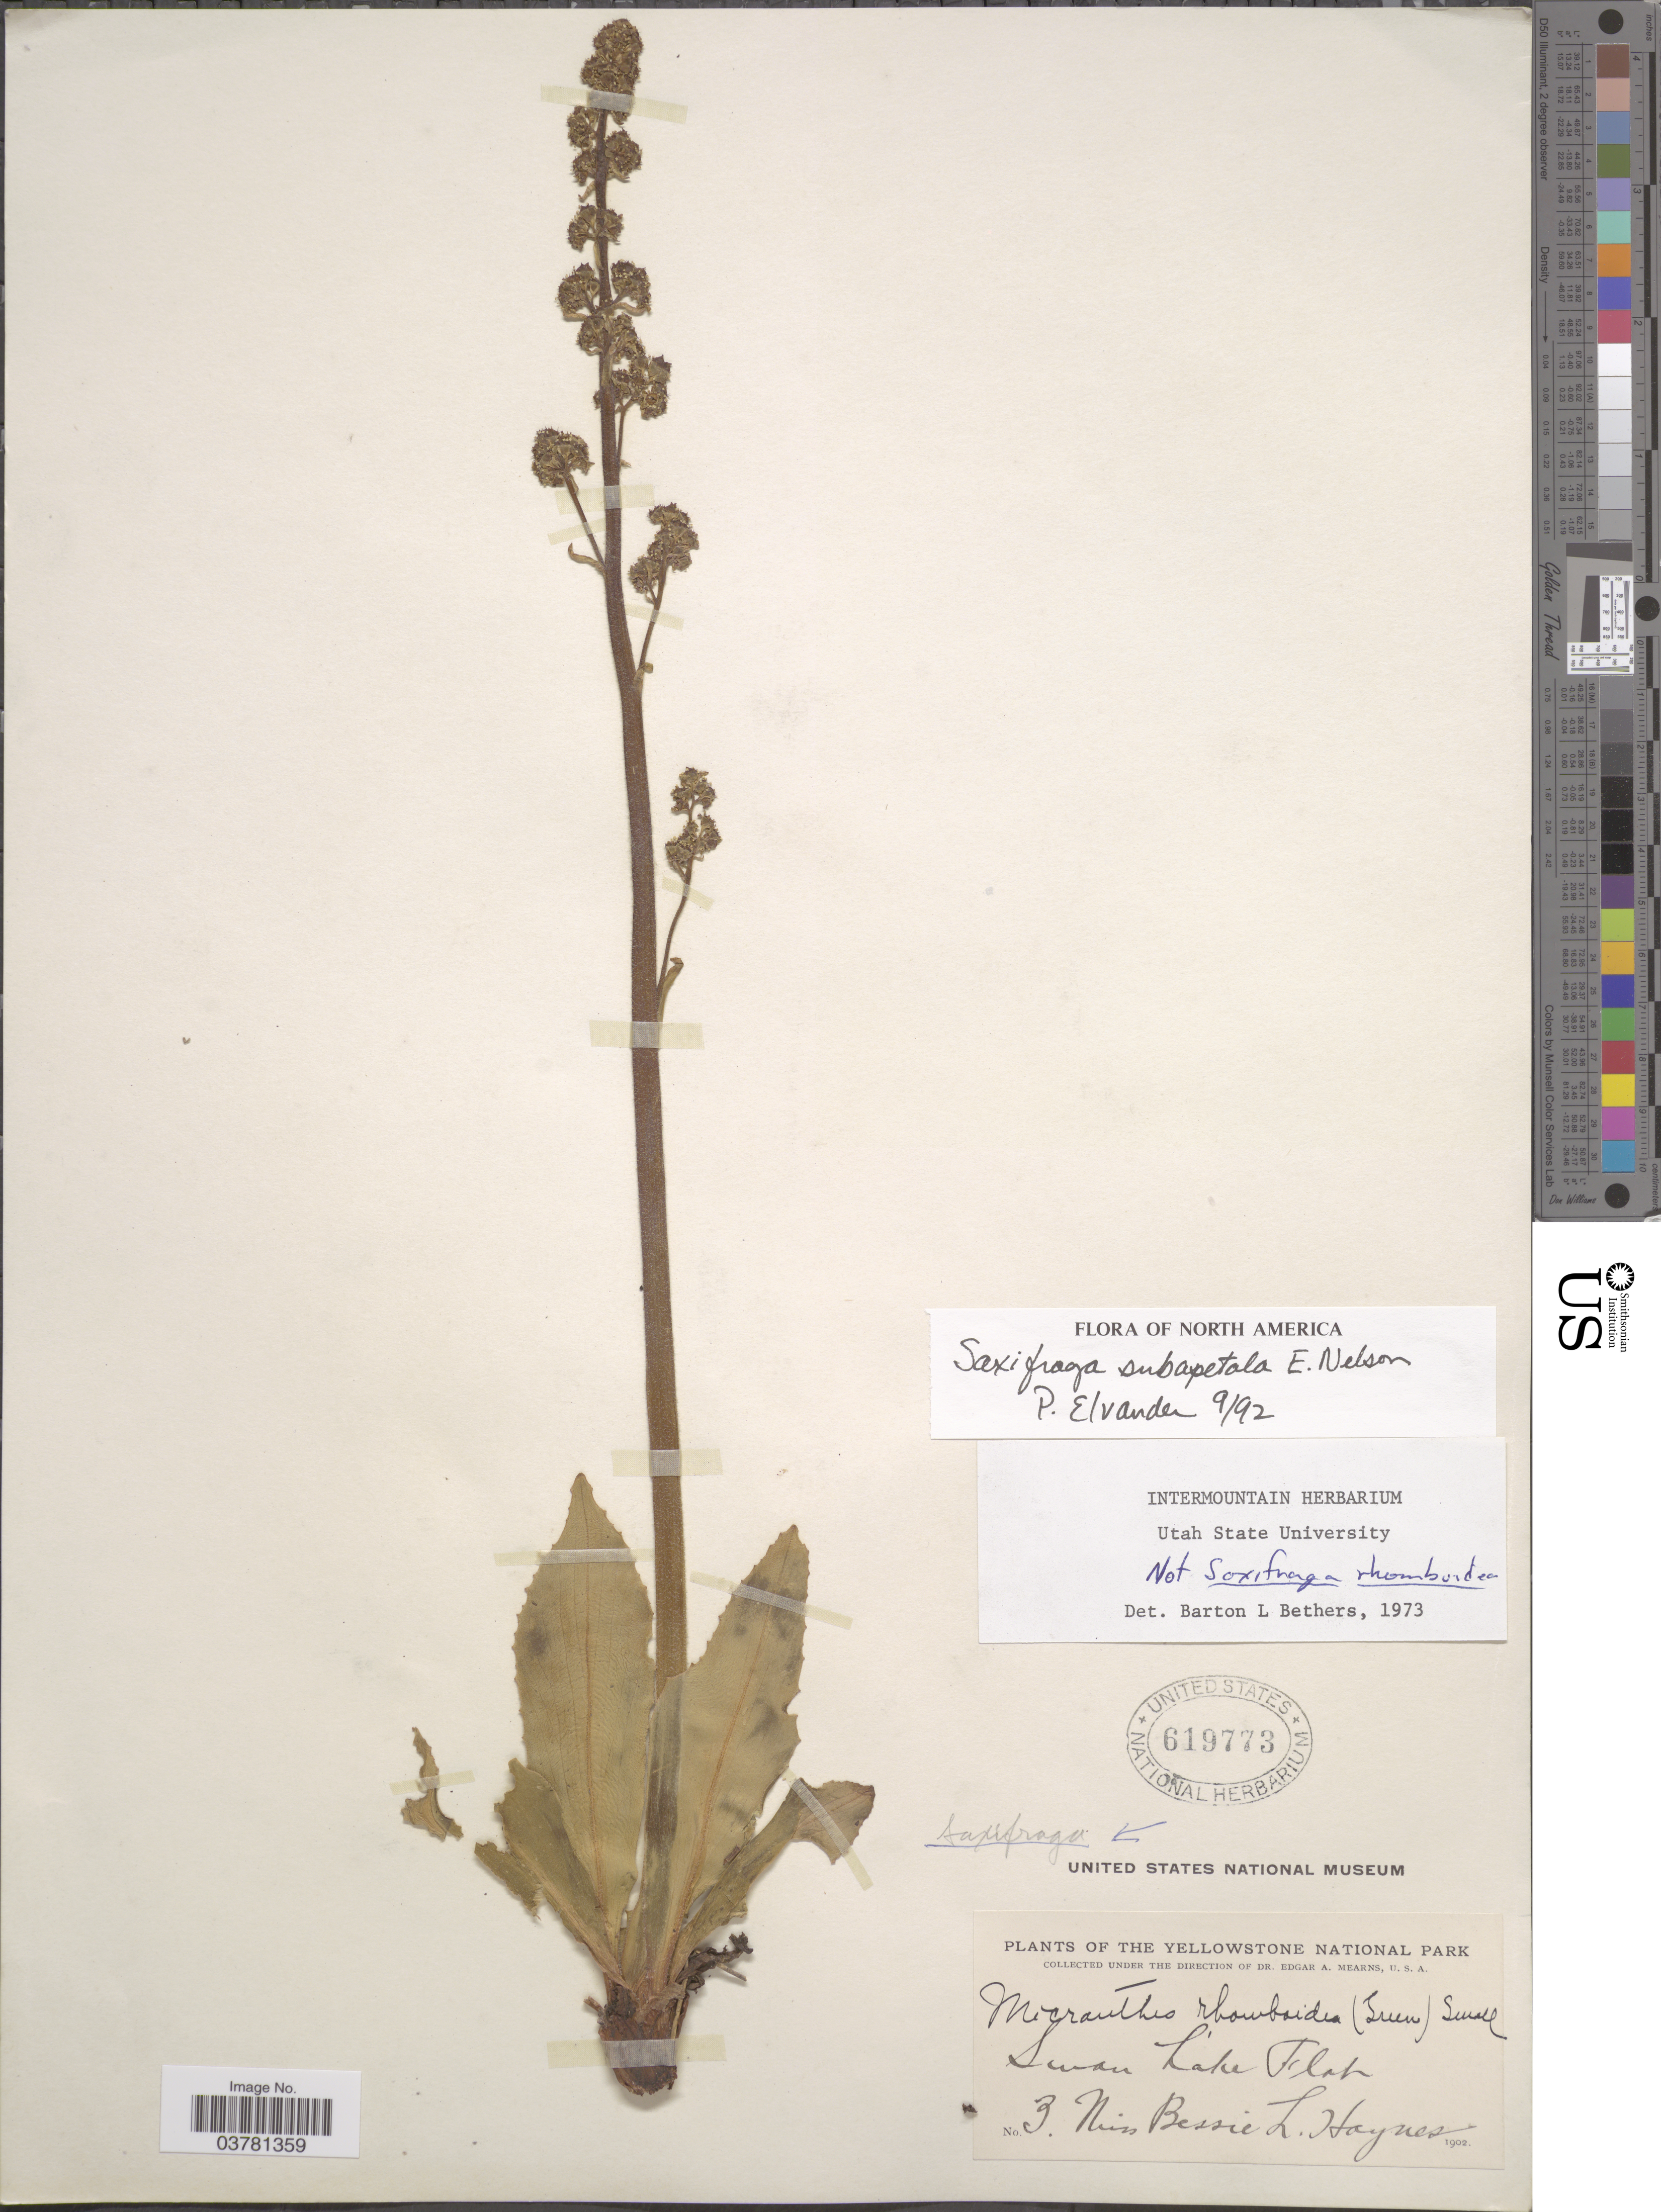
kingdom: Plantae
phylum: Tracheophyta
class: Magnoliopsida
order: Saxifragales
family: Saxifragaceae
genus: Micranthes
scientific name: Micranthes subapetala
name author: (E. Nelson) Small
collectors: B. Haynes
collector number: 3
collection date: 1902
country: United States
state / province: Wyoming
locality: Yellowstone National Park. Swan Lake Flat.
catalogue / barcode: US 619773